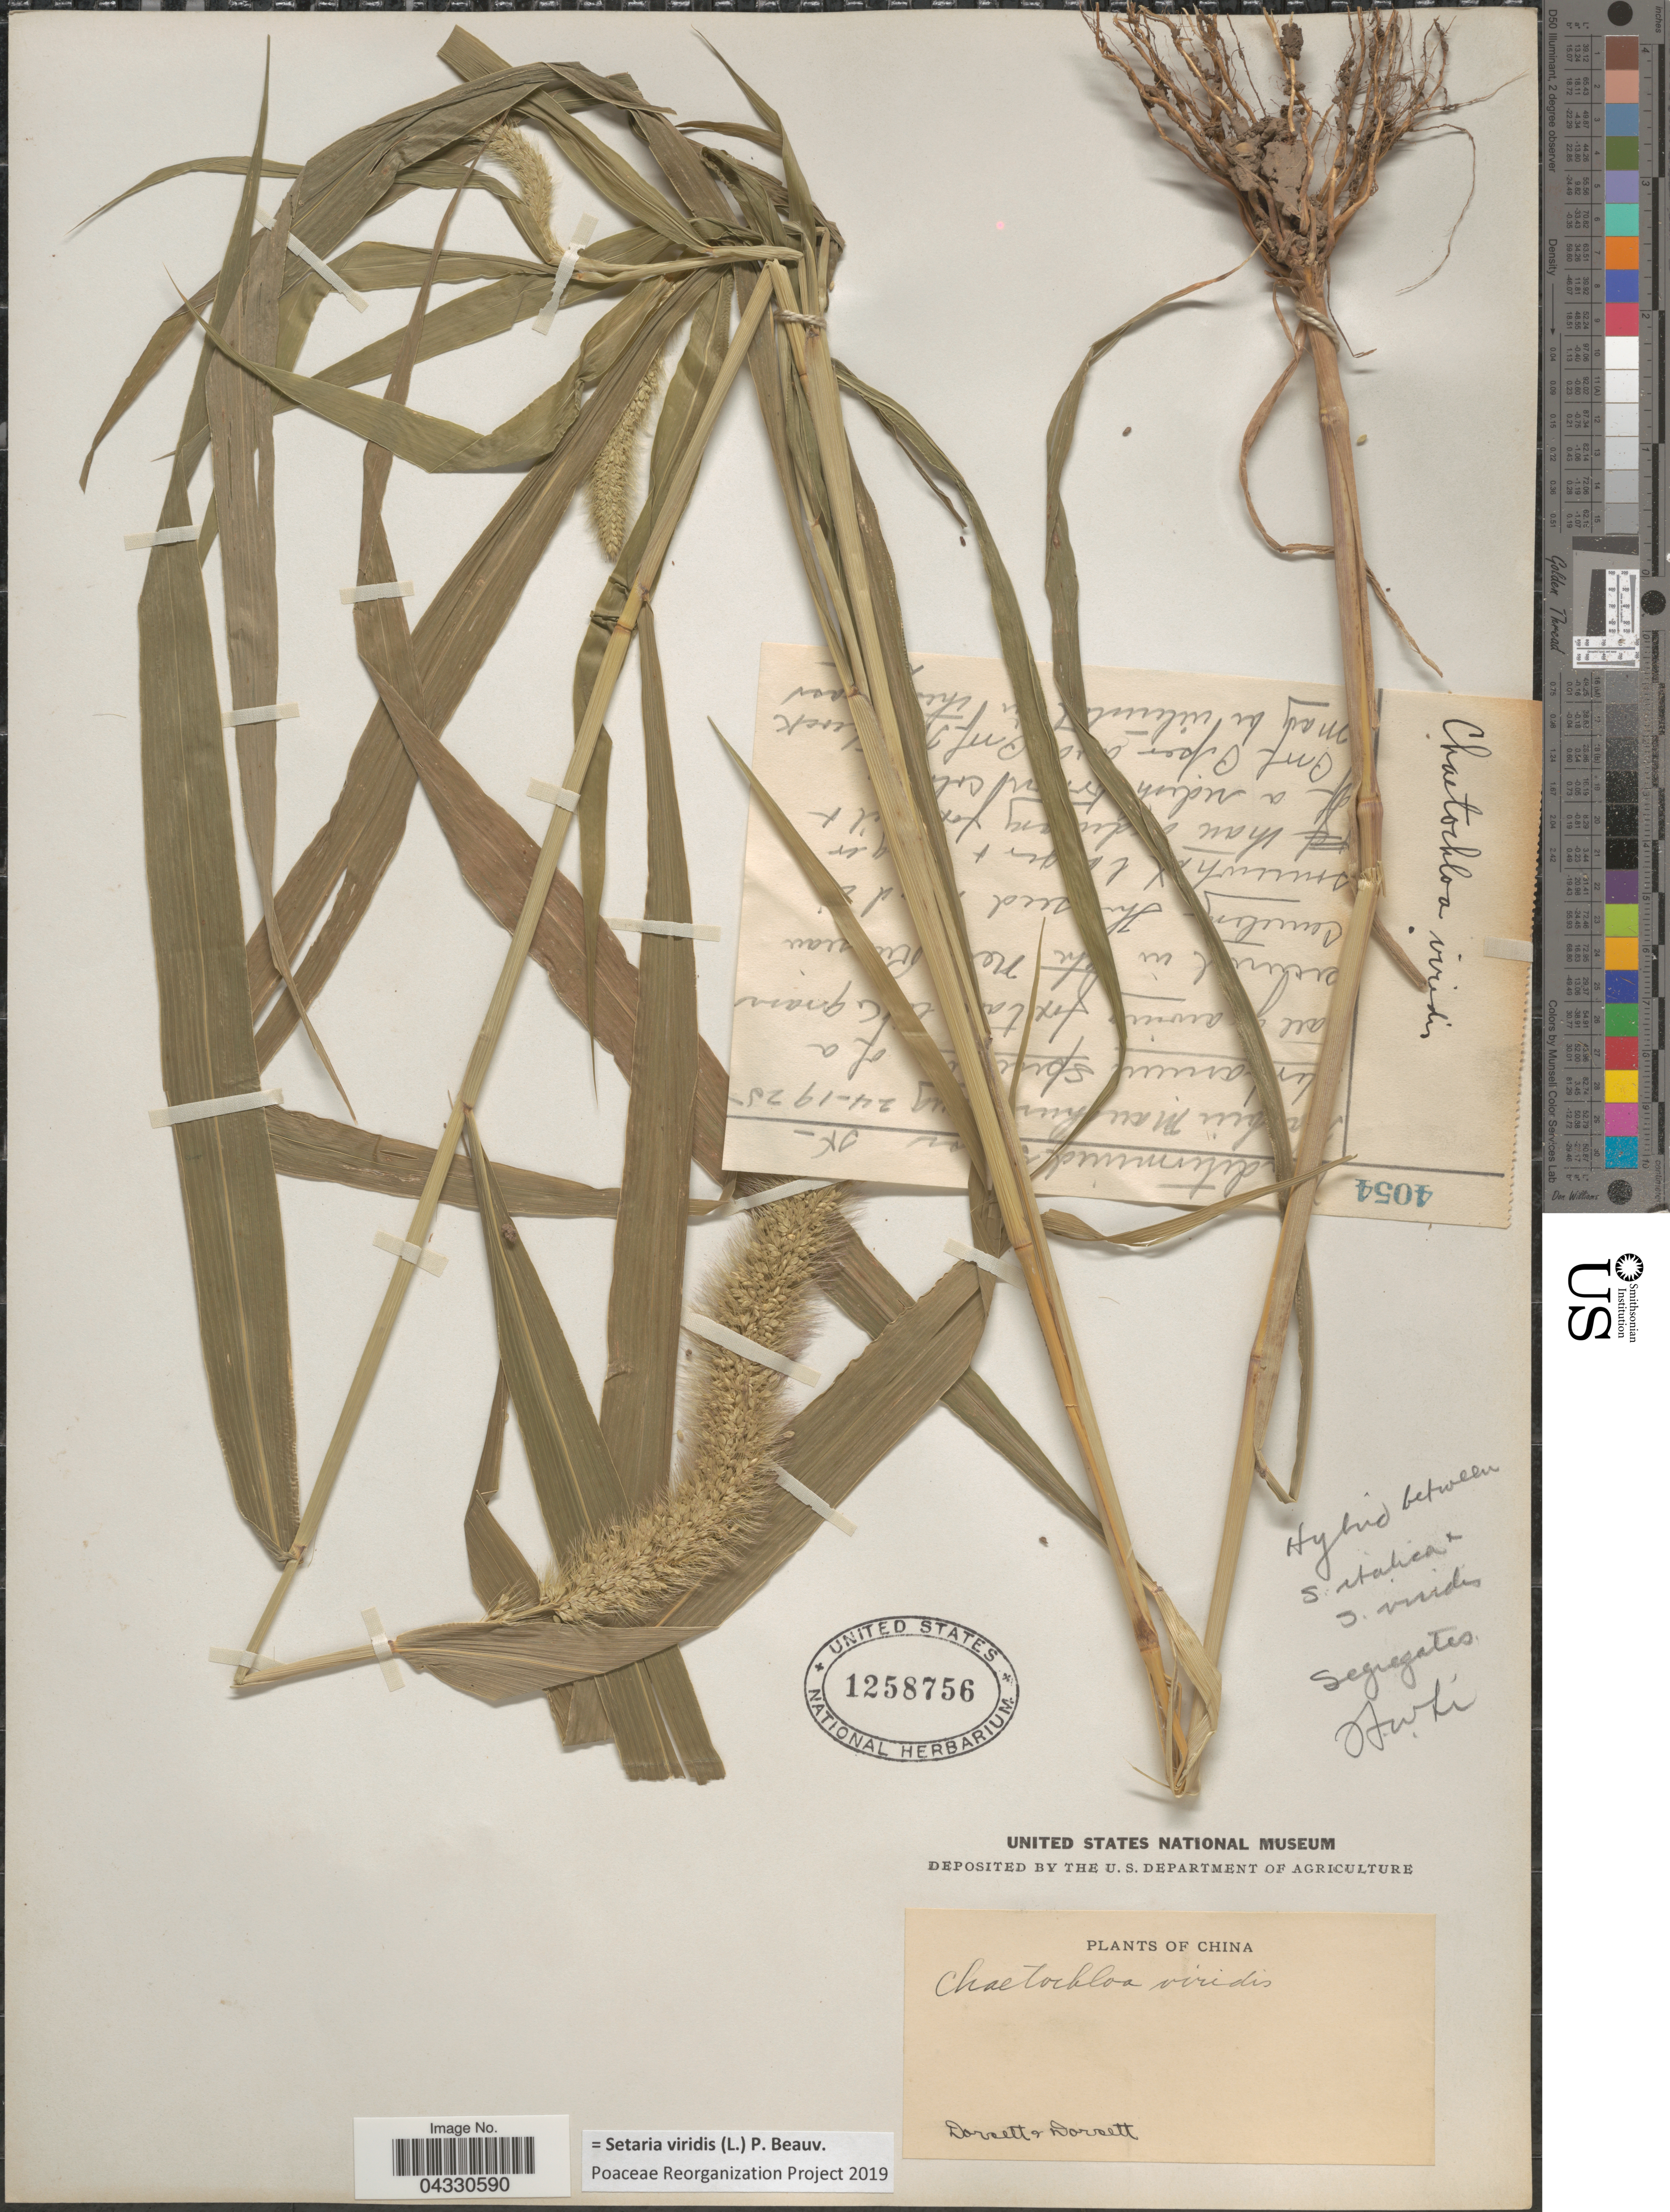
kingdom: Plantae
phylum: Tracheophyta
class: Liliopsida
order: Poales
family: Poaceae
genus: Setaria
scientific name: Setaria viridis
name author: (L.) P. Beauv.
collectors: -- Dorsett & -- Dorsett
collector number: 4054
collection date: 1924/1925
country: China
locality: [illegible text]a[illegible text]bin Man[illegible text]hur[illegible text] [illegible text]ug.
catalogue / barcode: US 1258756